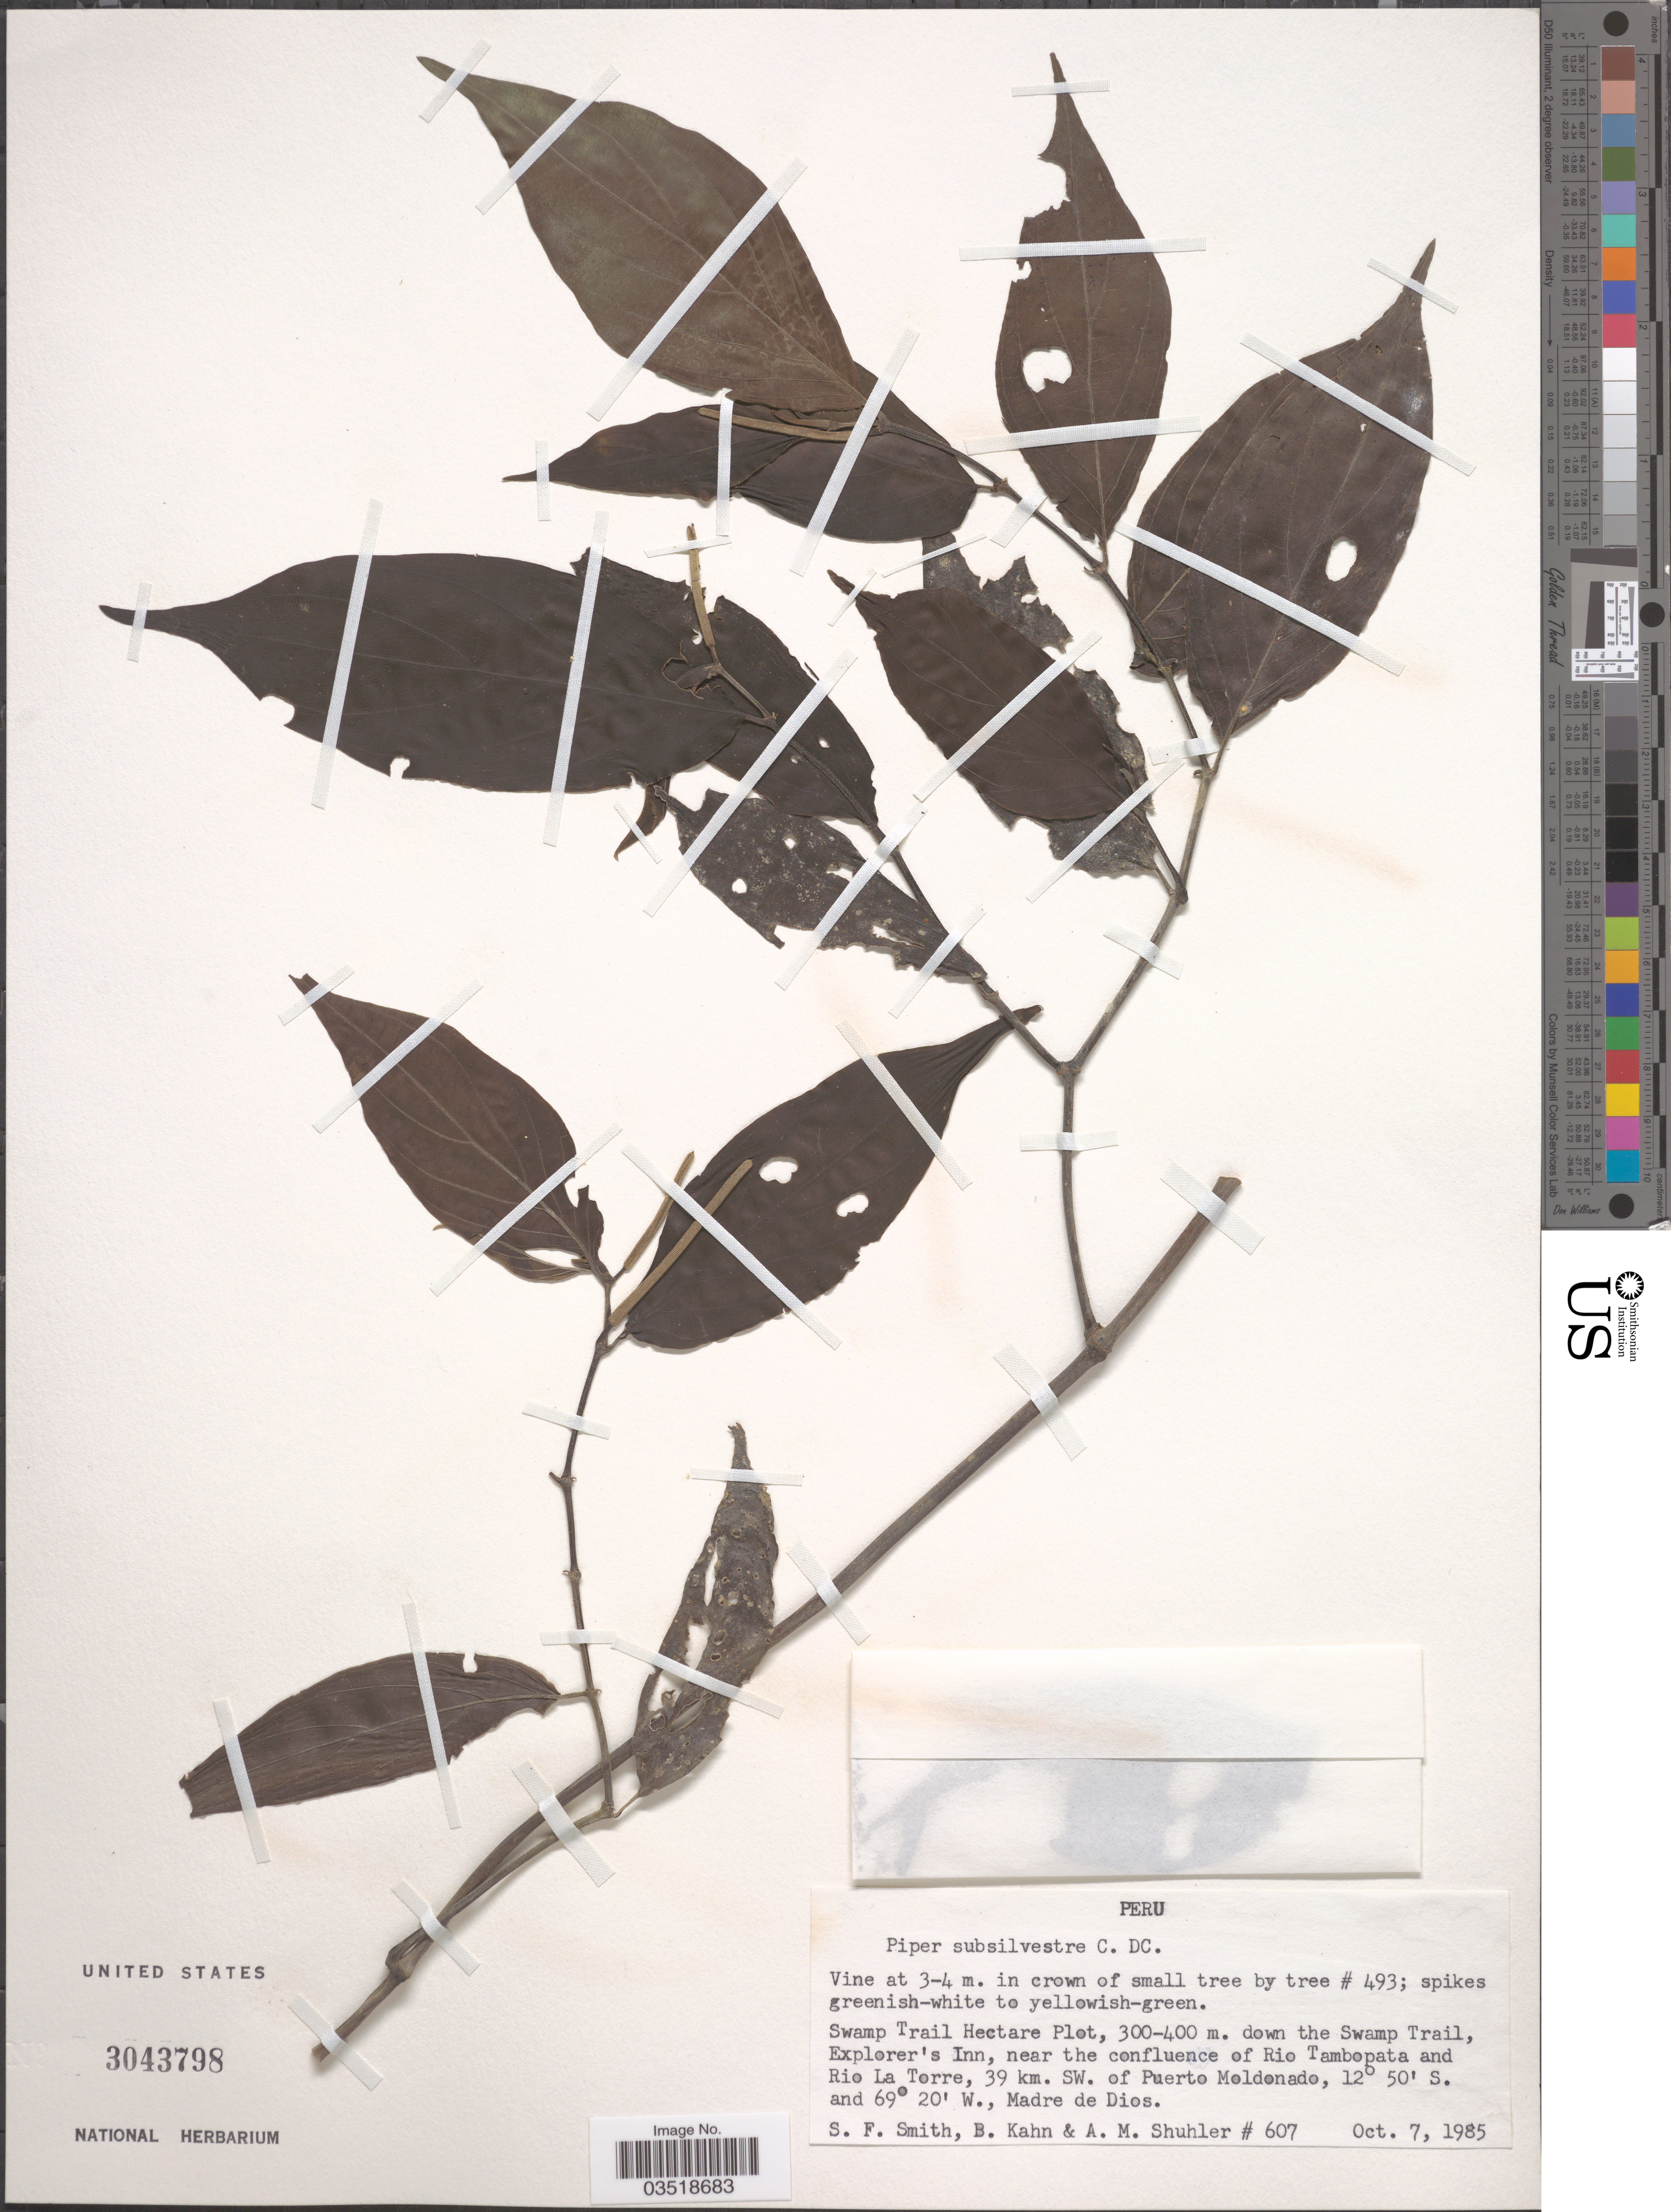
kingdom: Plantae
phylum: Tracheophyta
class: Magnoliopsida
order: Piperales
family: Piperaceae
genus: Piper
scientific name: Piper subsilvestre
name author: C. DC.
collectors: S.F. Smith, B. Kahn & A. Shuhler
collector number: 607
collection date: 1985-10-07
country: Peru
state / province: Madre de Dios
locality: Swamp Trail Hectare Plot, down the Swamp Trail, Explorer's Inn, near the confluence of Rio Tambopata and Rio La Torre, 39 km. Sw. of Puerto Moldonado.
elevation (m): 300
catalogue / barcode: US 3043798